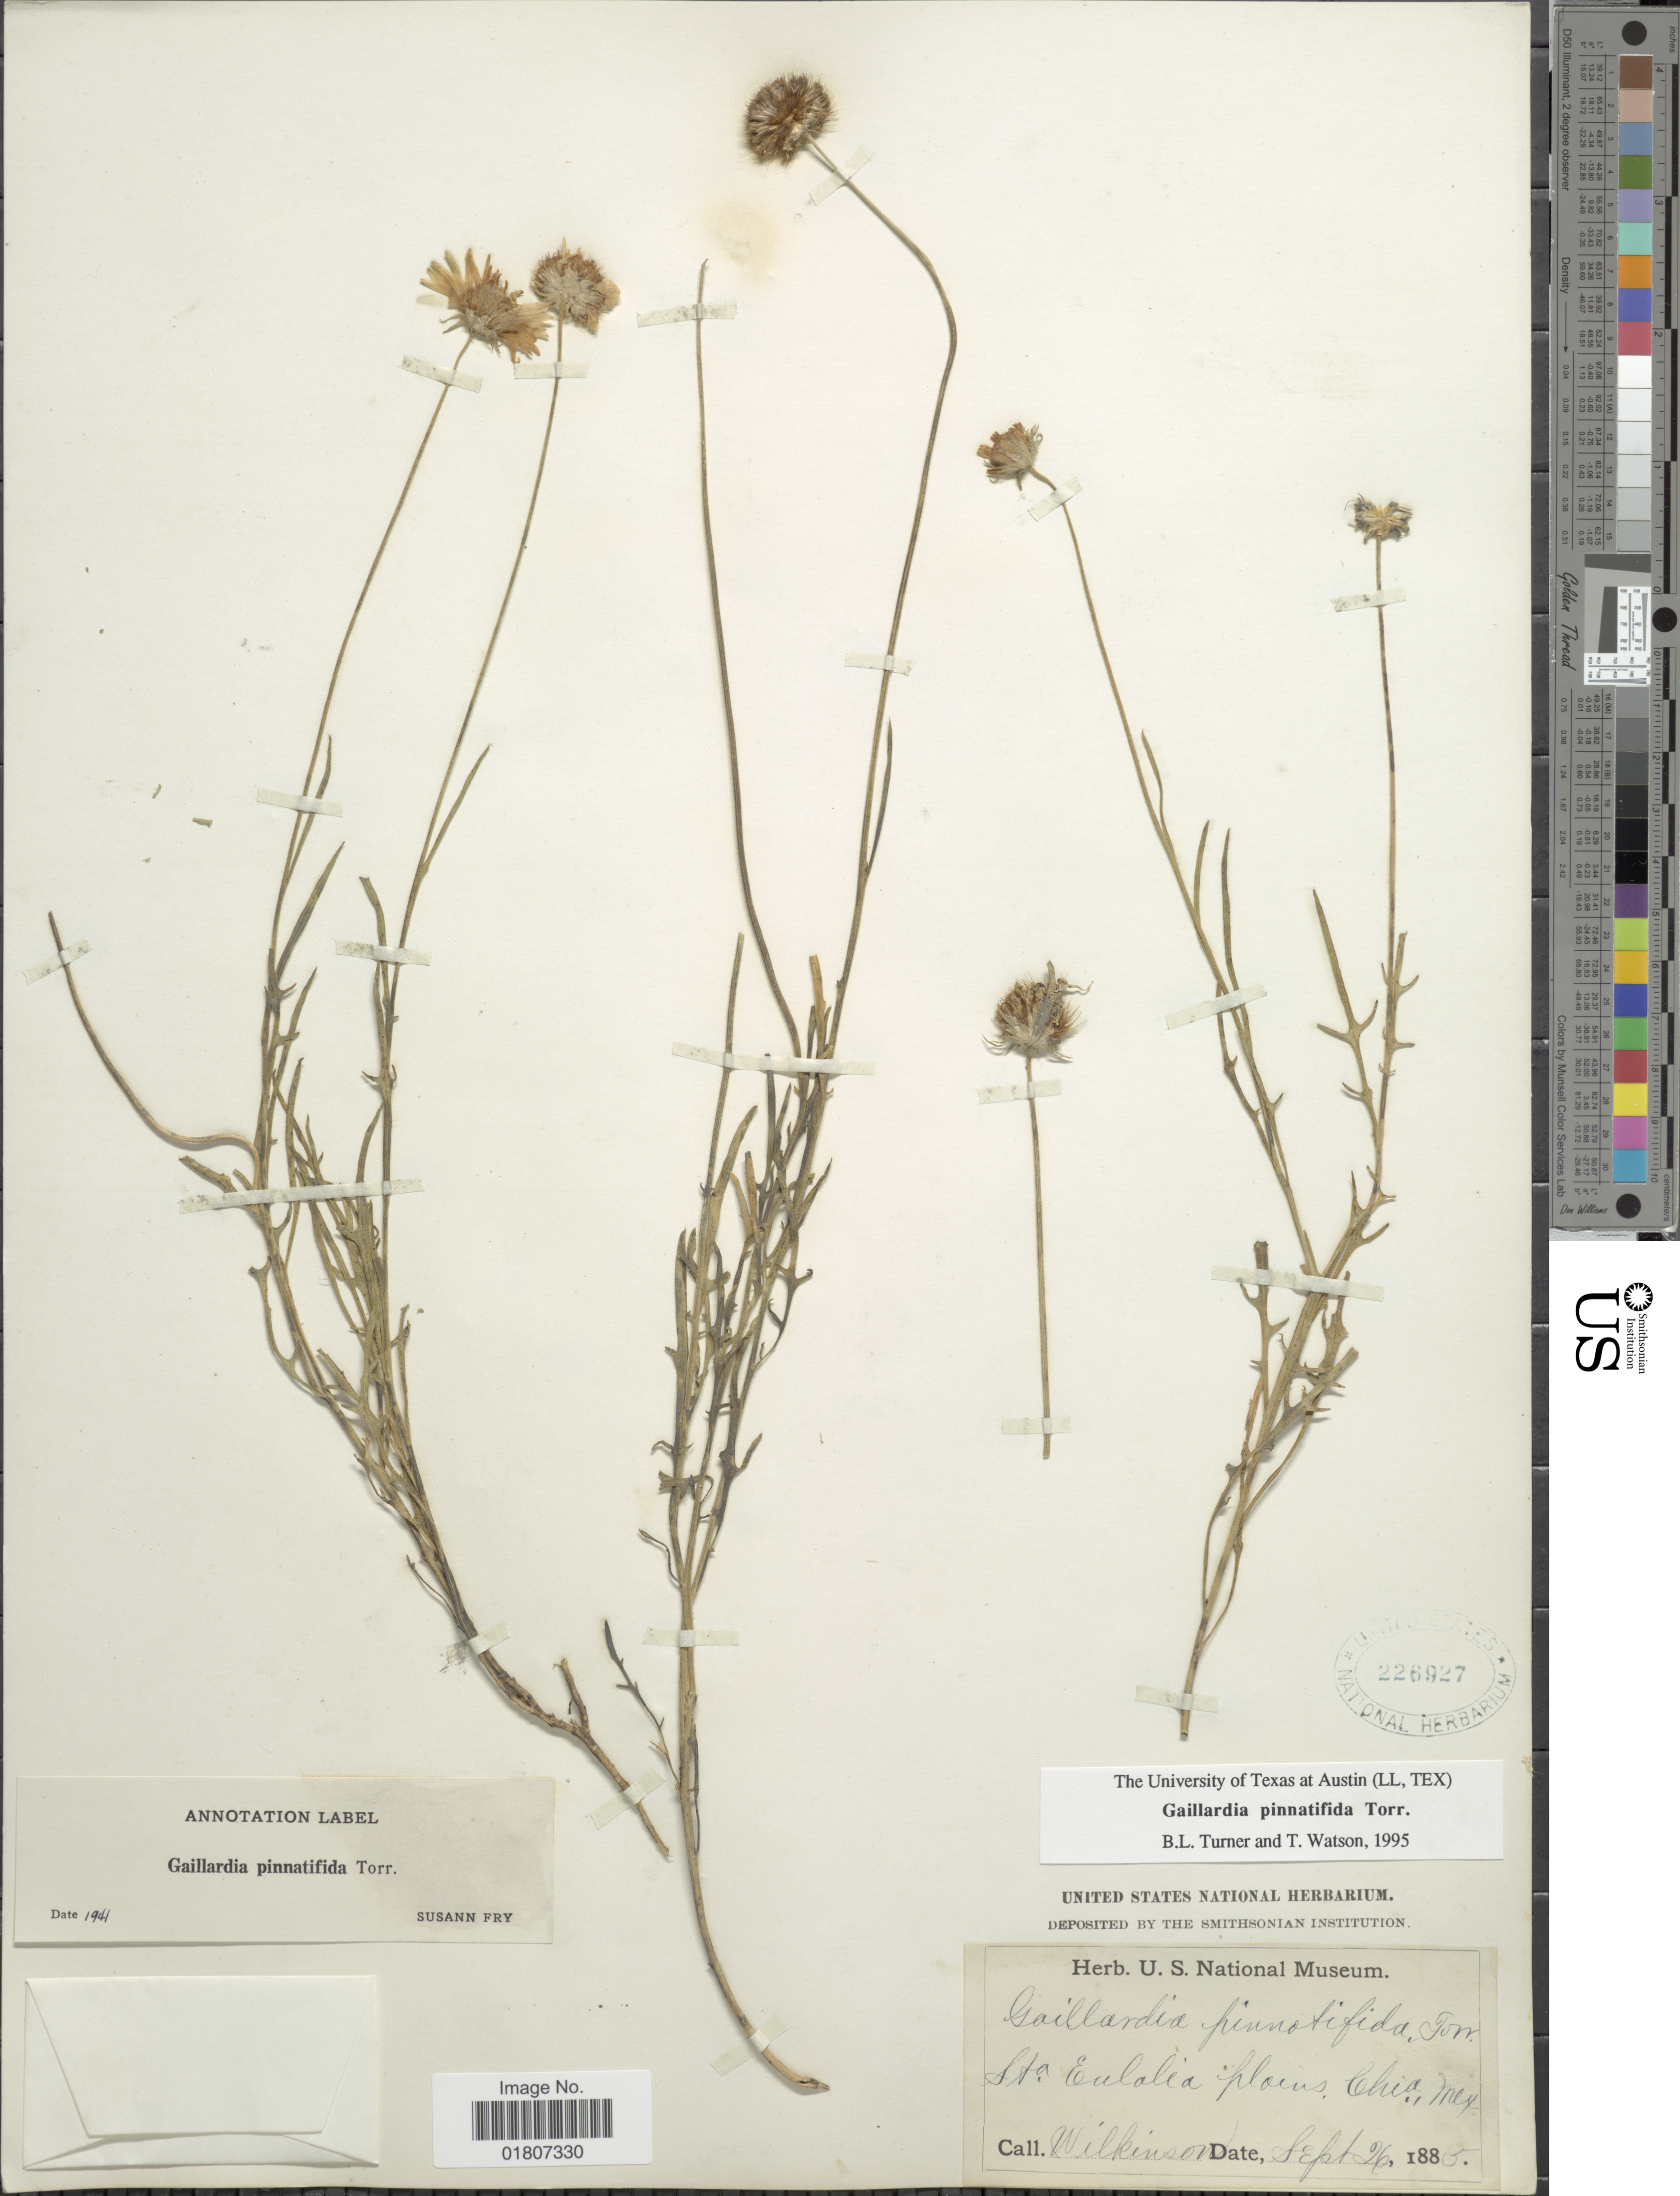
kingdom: Plantae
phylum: Tracheophyta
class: Magnoliopsida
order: Asterales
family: Asteraceae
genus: Gaillardia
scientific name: Gaillardia pinnatifida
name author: Torr.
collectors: Wilkinson, --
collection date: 1885-09-26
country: Mexico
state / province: Chiapas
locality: Sta. Eulalia plains, Chia. Mex.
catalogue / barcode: US 226927